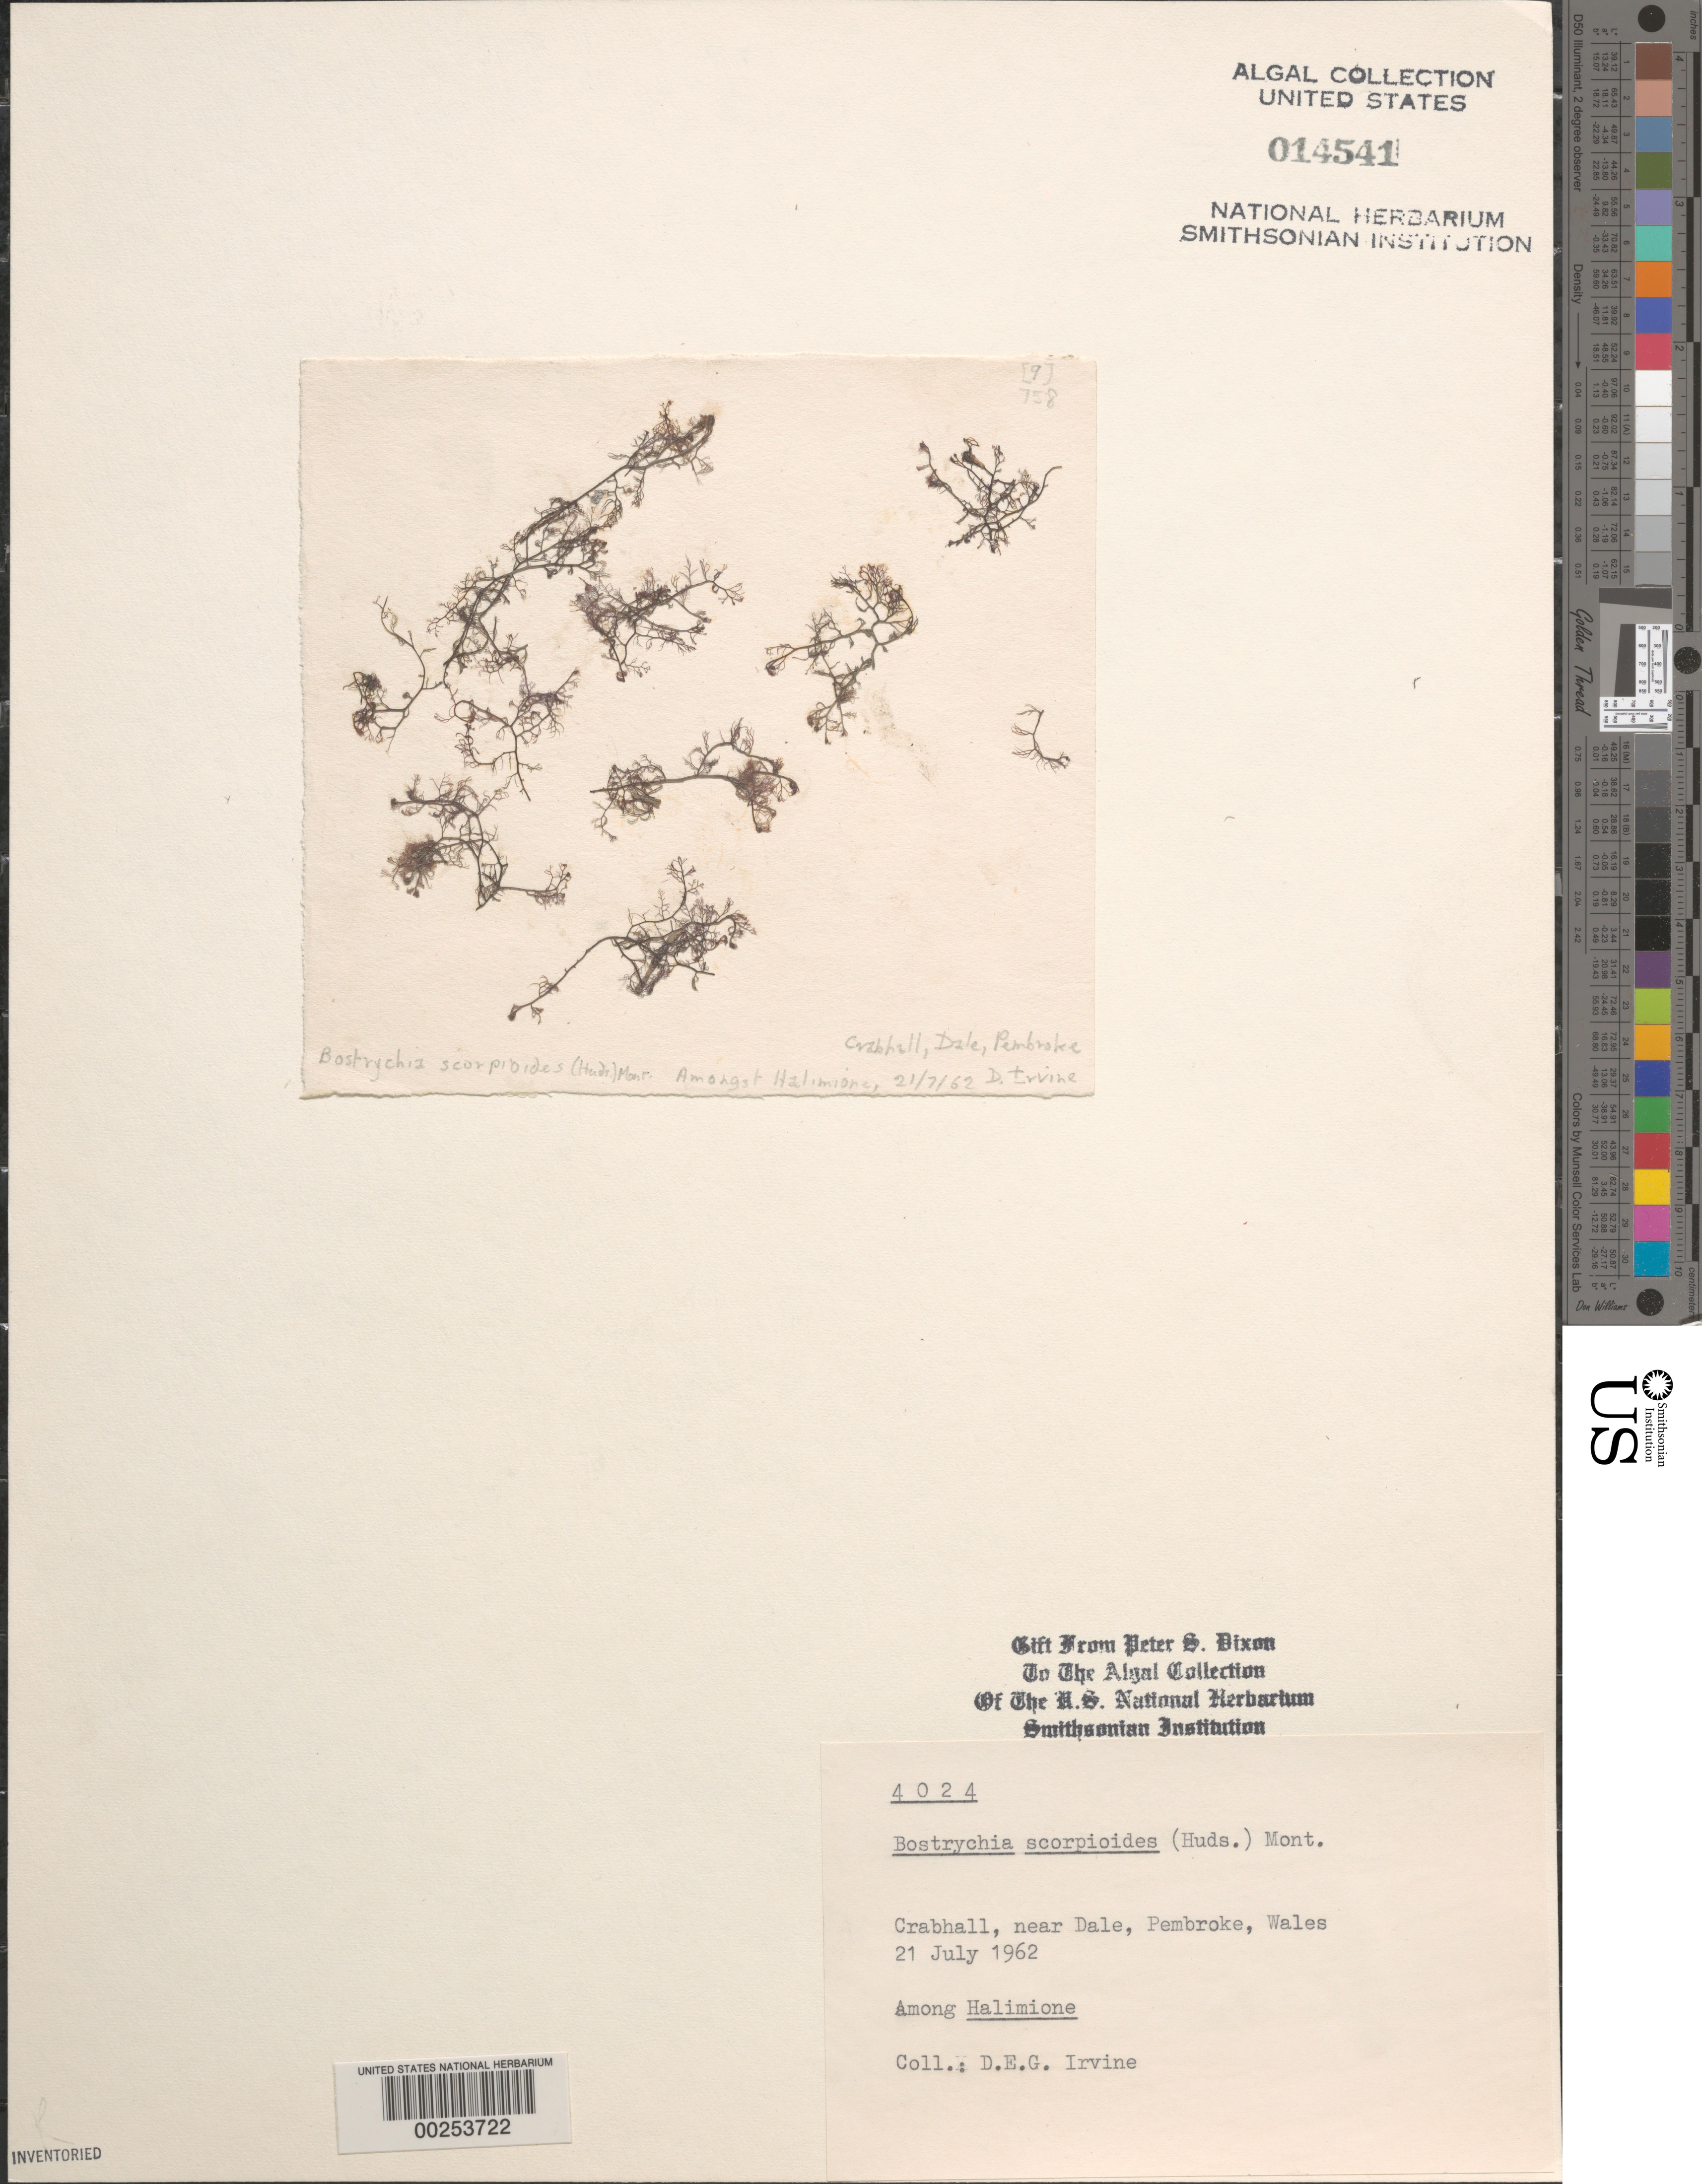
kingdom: Plantae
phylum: Rhodophyta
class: Florideophyceae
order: Ceramiales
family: Rhodomelaceae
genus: Bostrychia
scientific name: Bostrychia scorpioides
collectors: D. Irvine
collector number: PSD 4024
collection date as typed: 21 Jul 1962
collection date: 1962-07-21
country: United Kingdom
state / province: Wales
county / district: Dyfed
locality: Crabhall, near Dale, Pembroke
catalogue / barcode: US 14541